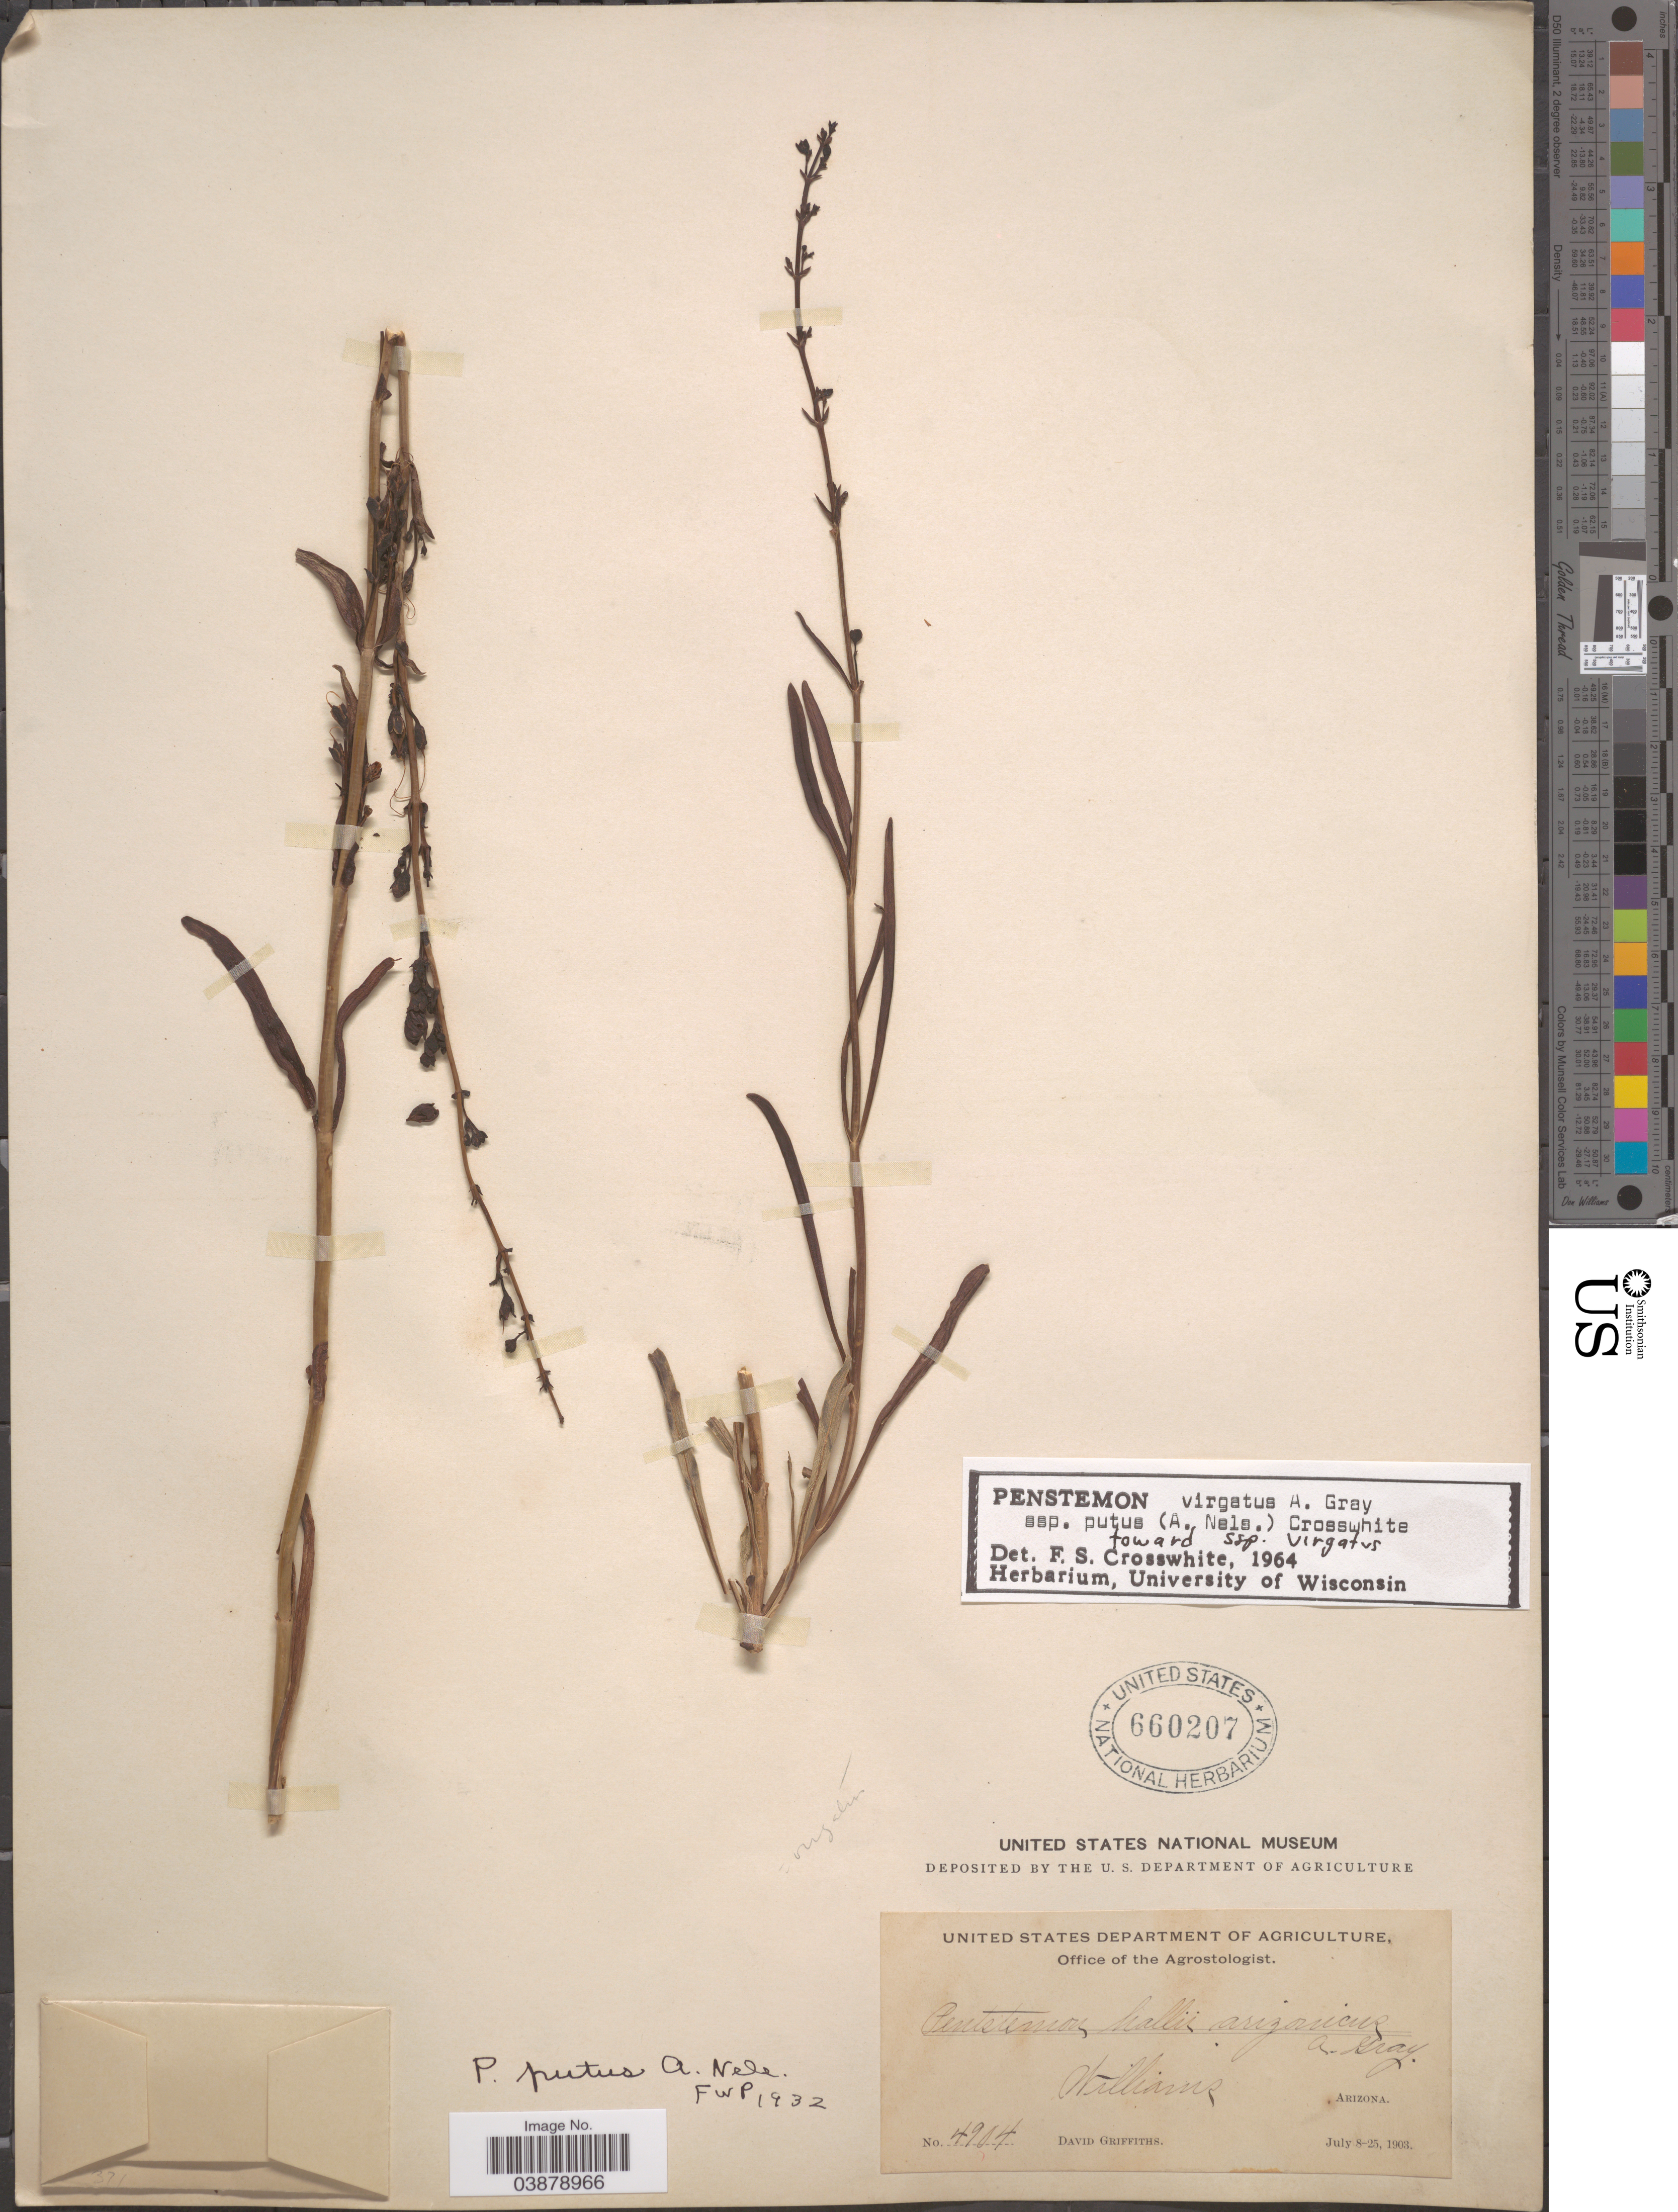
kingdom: Plantae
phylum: Tracheophyta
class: Magnoliopsida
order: Lamiales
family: Plantaginaceae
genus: Penstemon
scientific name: Penstemon virgatus subsp. putus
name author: (A. Nelson) Crosswh.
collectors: D. Griffiths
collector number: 4904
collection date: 1903-07-08/1903-07-25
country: United States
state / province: Arizona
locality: Williams.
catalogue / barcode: US 660207